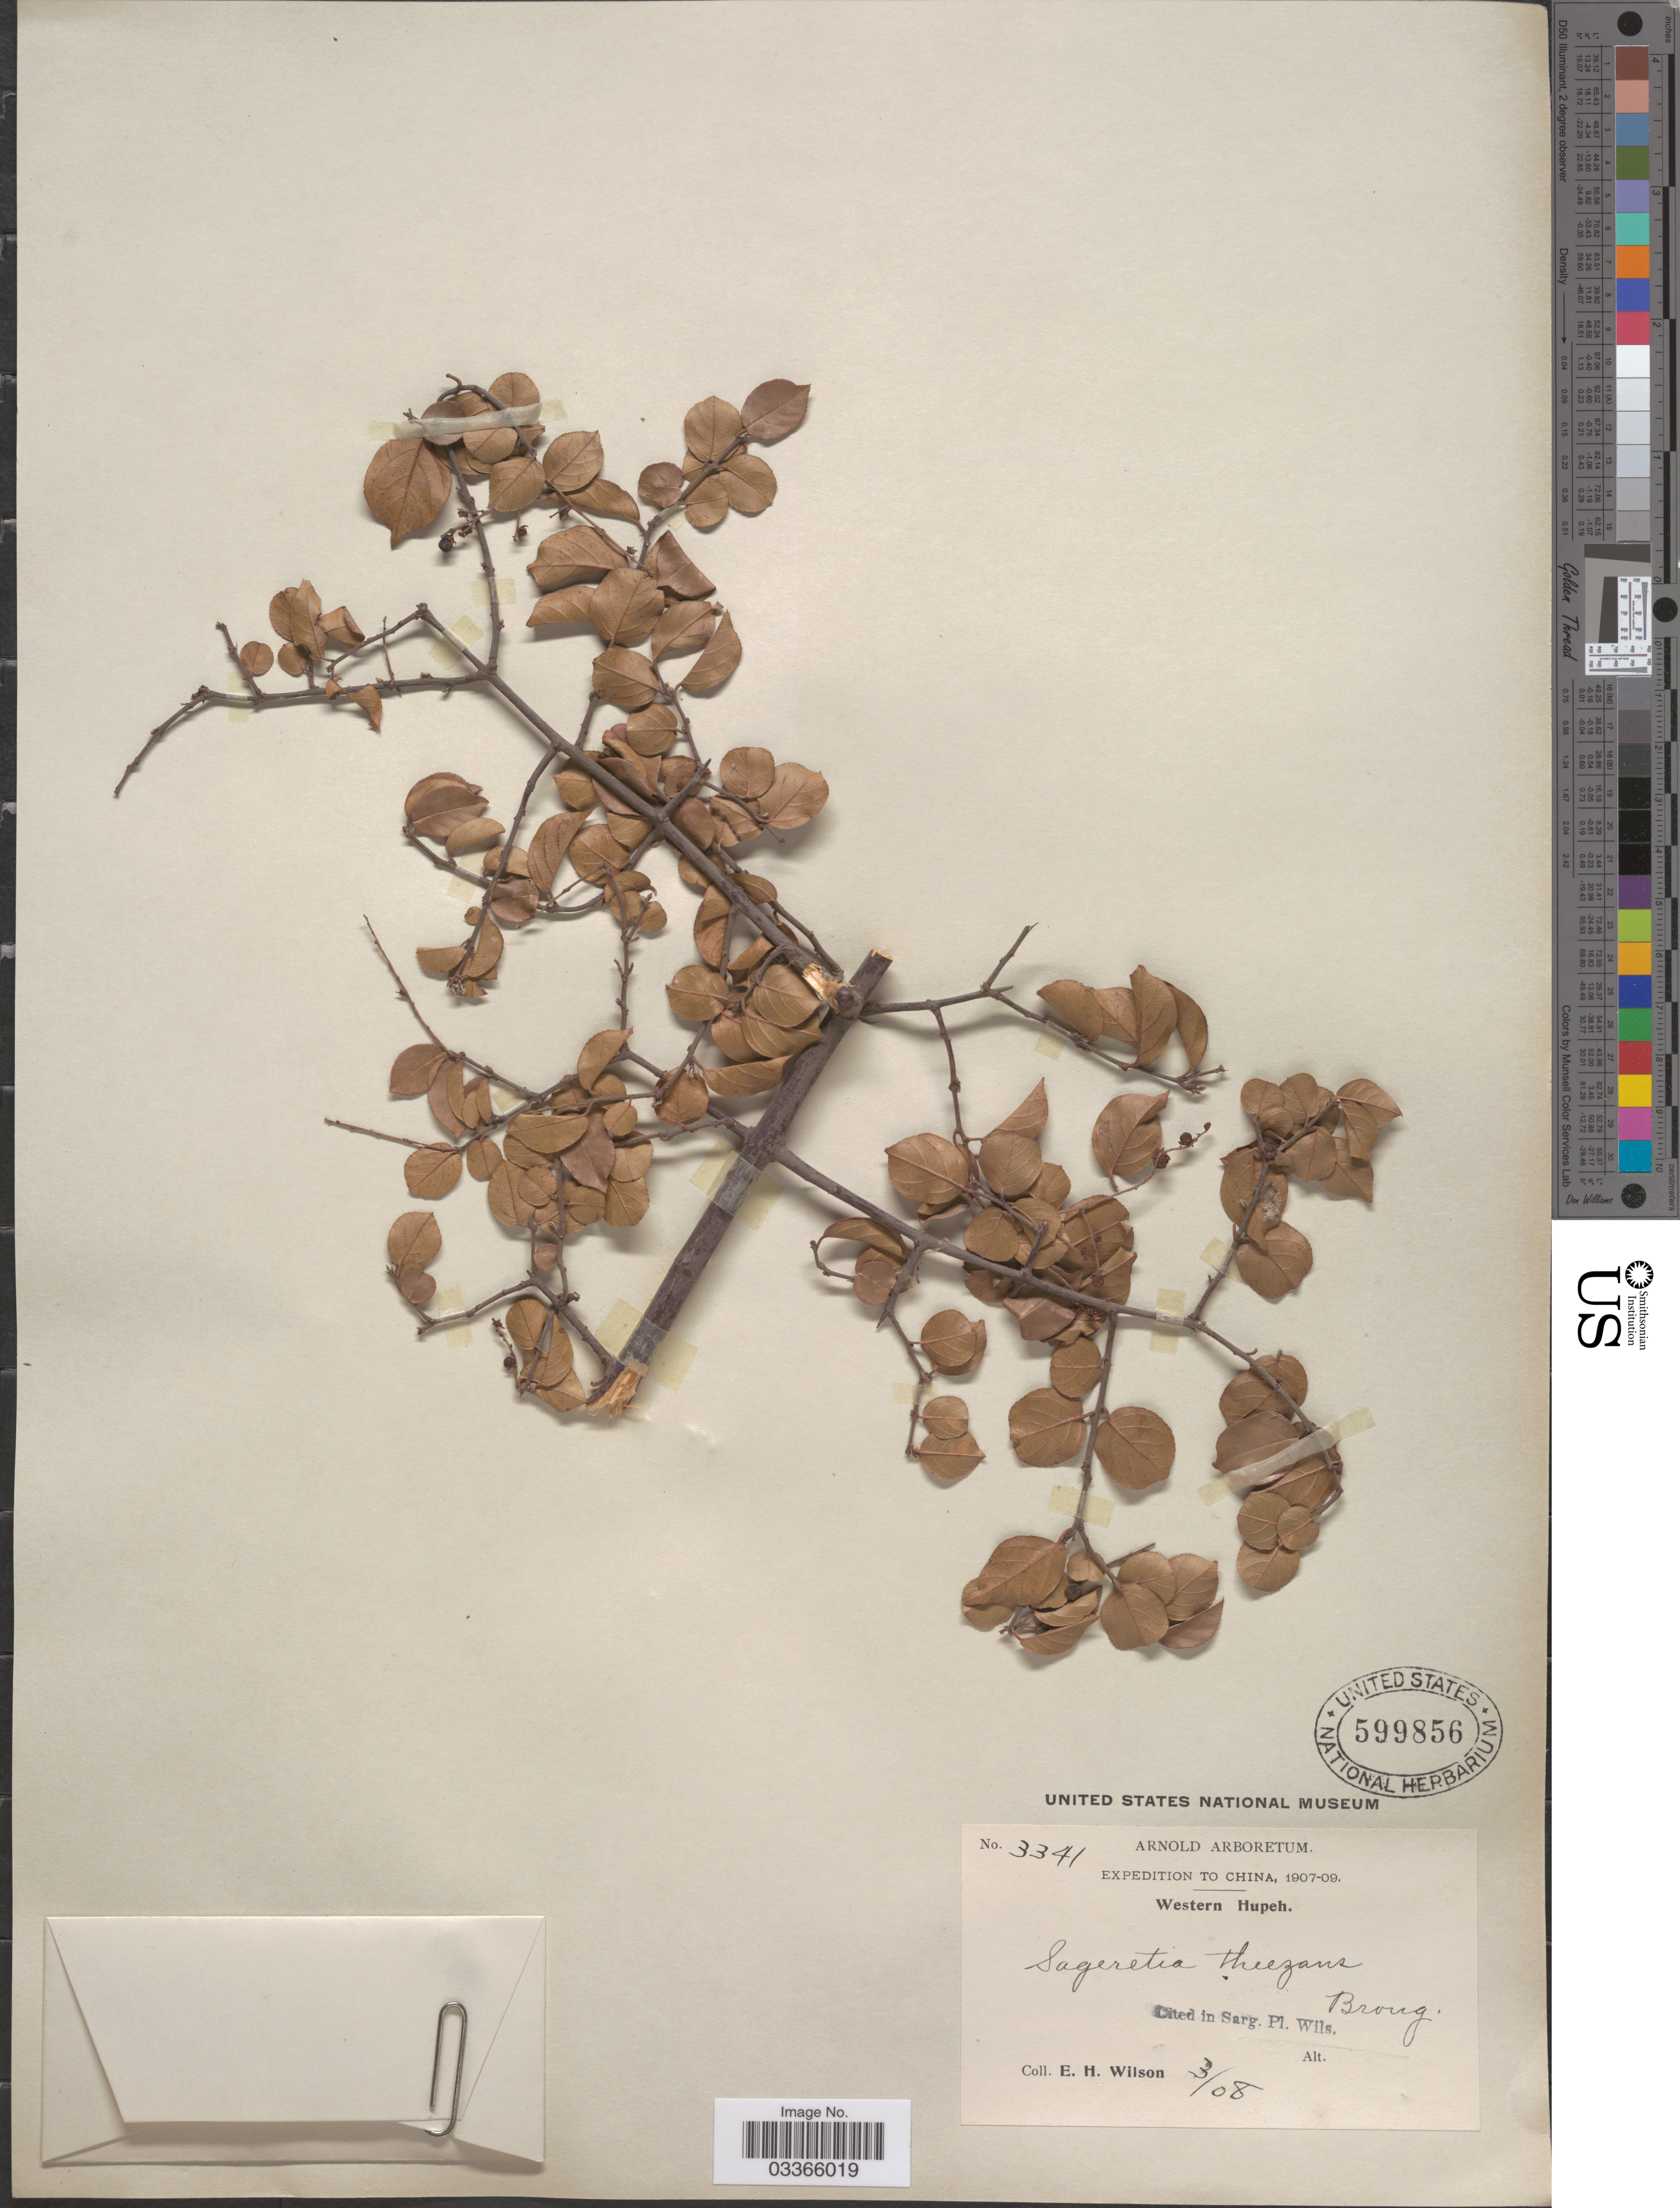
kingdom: Plantae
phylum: Tracheophyta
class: Magnoliopsida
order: Rosales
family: Rhamnaceae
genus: Sageretia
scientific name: Sageretia thea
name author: (Osbeck) M.C. Johnst.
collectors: E. Wilson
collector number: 3341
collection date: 1908-03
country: China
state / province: Hubei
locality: Western Hupeh.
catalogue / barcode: US 599856